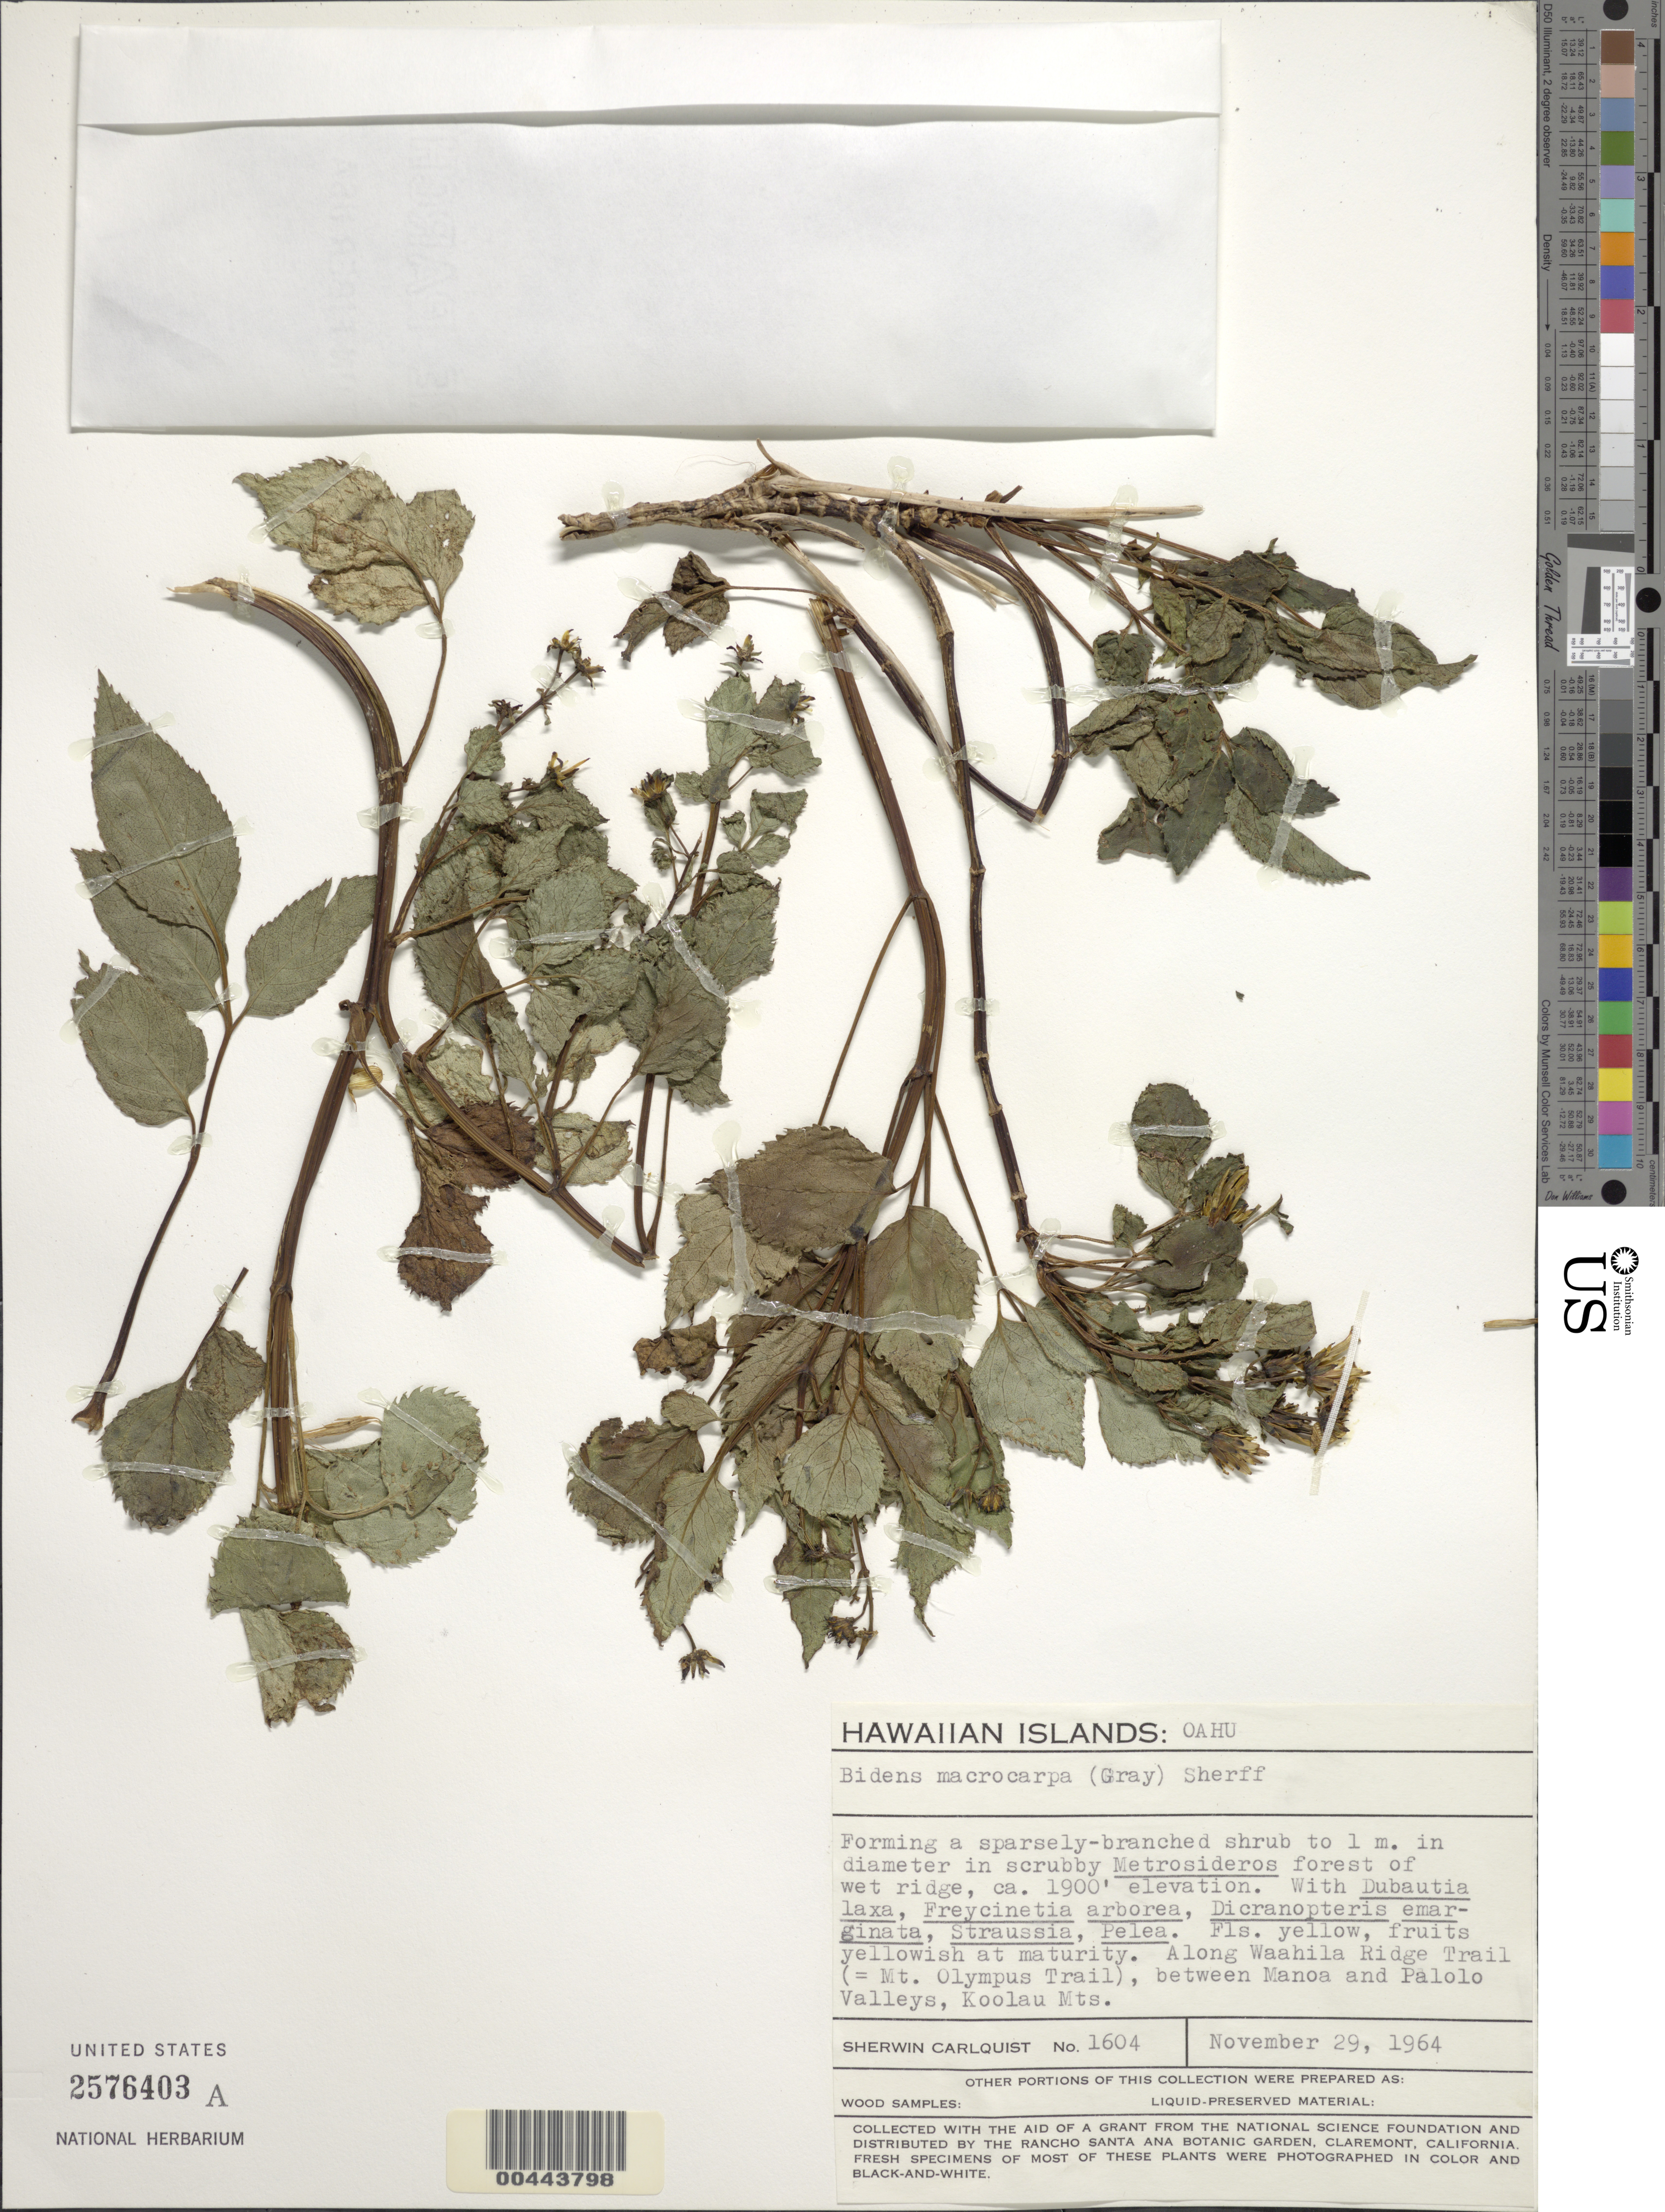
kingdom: Plantae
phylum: Tracheophyta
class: Magnoliopsida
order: Asterales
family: Asteraceae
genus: Bidens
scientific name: Bidens macrocarpa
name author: (A. Gray) Sherff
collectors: S. Carlquist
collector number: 1604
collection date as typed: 29 Nov 1964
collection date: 1964-11-29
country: United States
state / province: Hawaii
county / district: Honolulu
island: Oahu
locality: Along Waahila Ridge Trail (=Mount Olympus Trail), between Manoa and Palolo Valleys, Koolau Mountains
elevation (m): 579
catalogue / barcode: US 2576403A